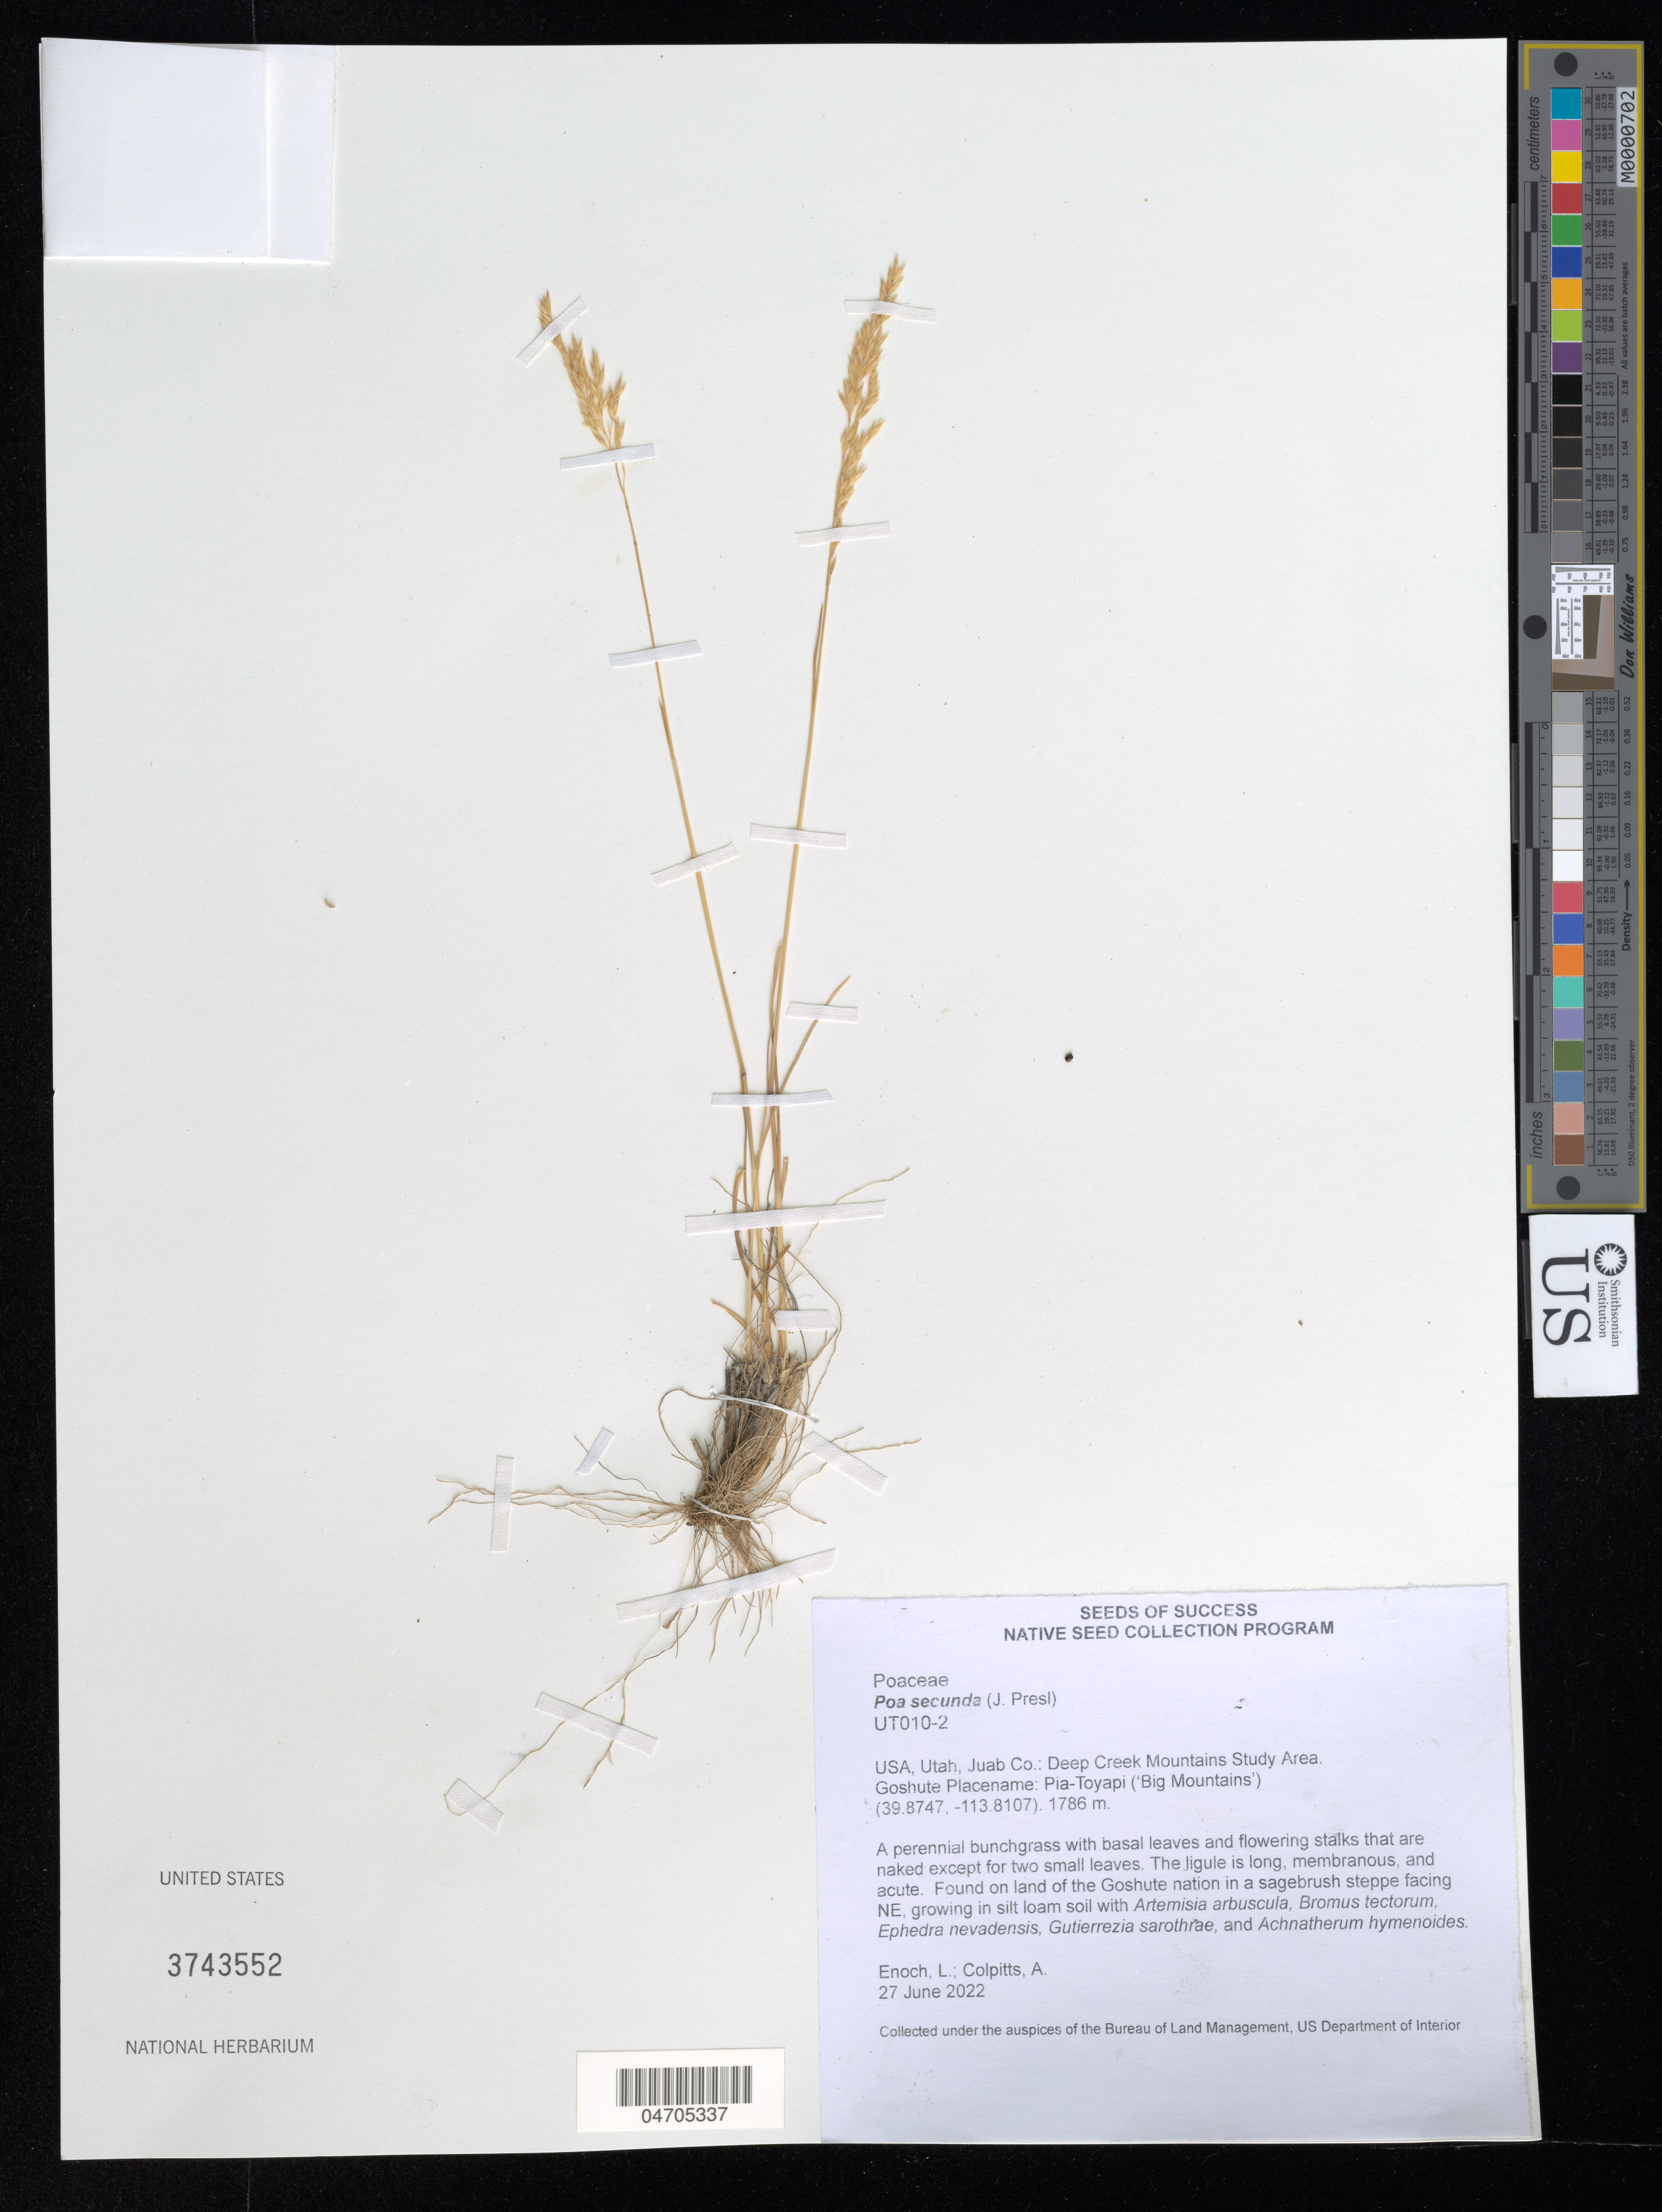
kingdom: Plantae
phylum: Tracheophyta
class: Liliopsida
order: Poales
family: Poaceae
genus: Poa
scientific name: Poa secunda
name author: J. Presl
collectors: L. Enoch & A. Colpitts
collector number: UT010-2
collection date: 2022-06-27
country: United States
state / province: Utah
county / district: Juab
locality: Juab Co.: Deep Creek Mountains Study Area. Goshute Placename: Pia-Toyapi ('Big Mountains').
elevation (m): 1786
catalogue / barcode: US 3743552